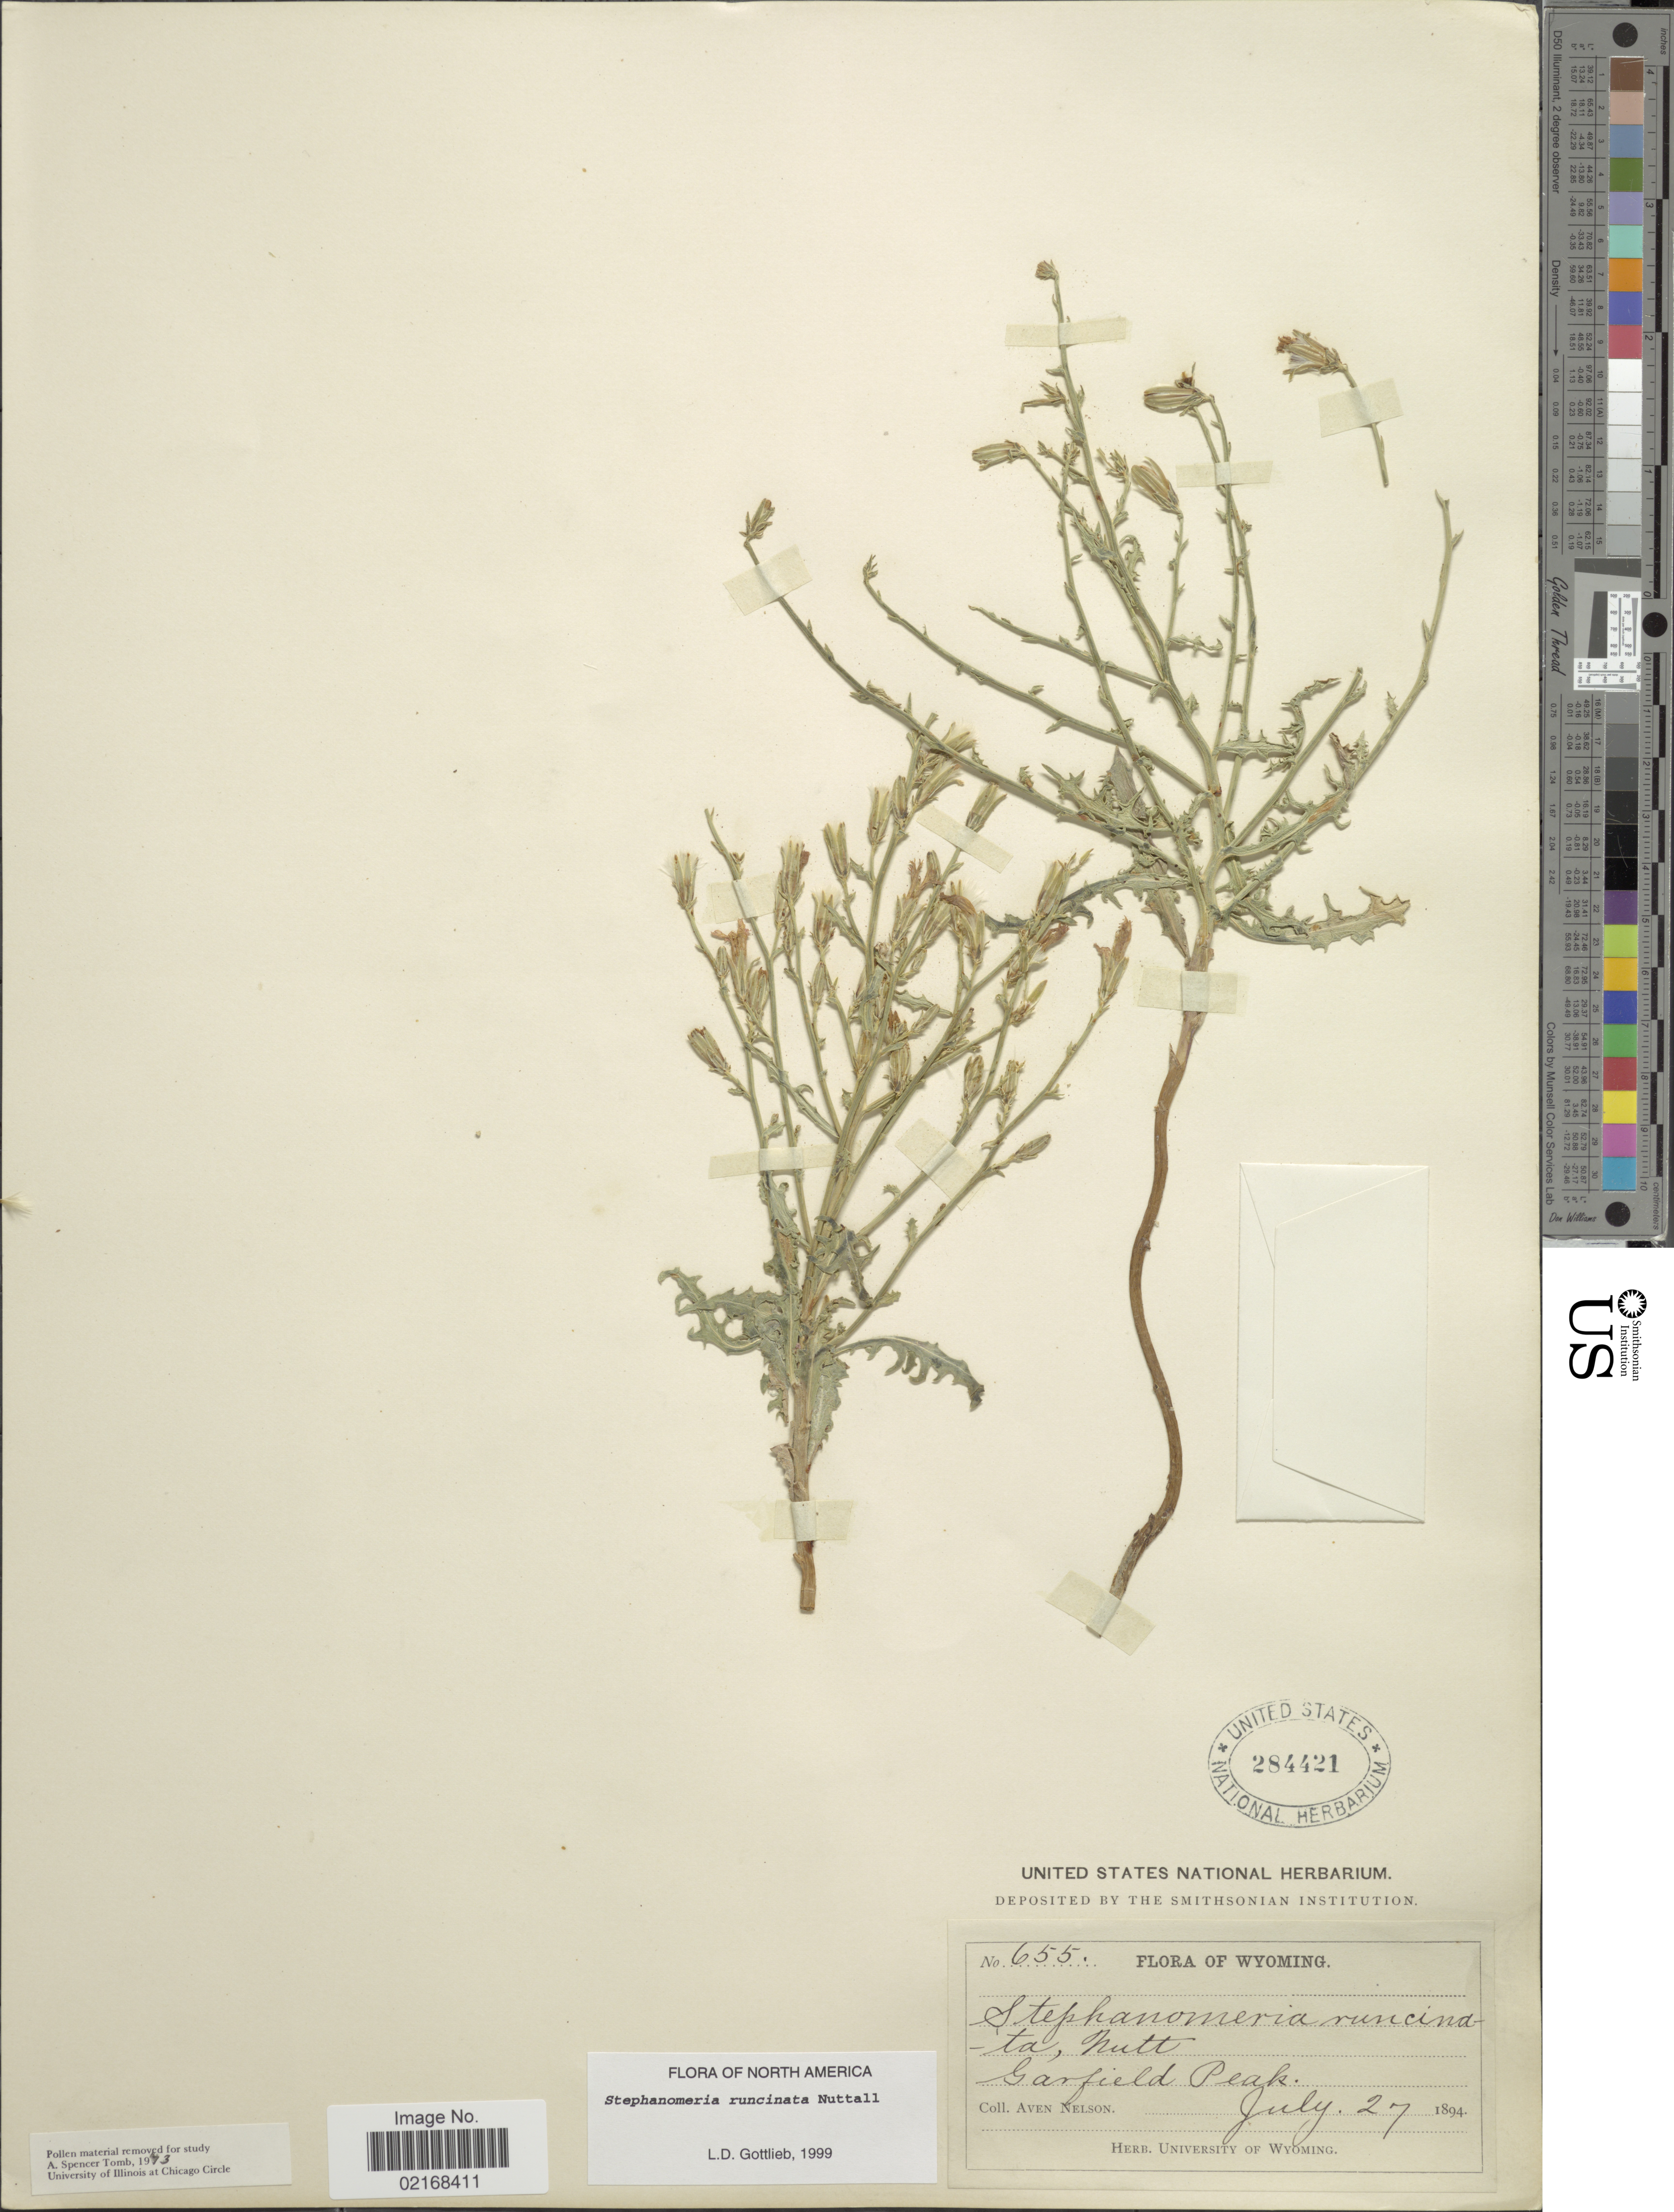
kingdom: Plantae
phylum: Tracheophyta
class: Magnoliopsida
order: Asterales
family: Asteraceae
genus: Stephanomeria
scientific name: Stephanomeria runcinata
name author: Nutt.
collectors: A. Nelson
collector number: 655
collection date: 1894-07-27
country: United States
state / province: Wyoming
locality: Garfield Peak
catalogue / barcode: US 284421